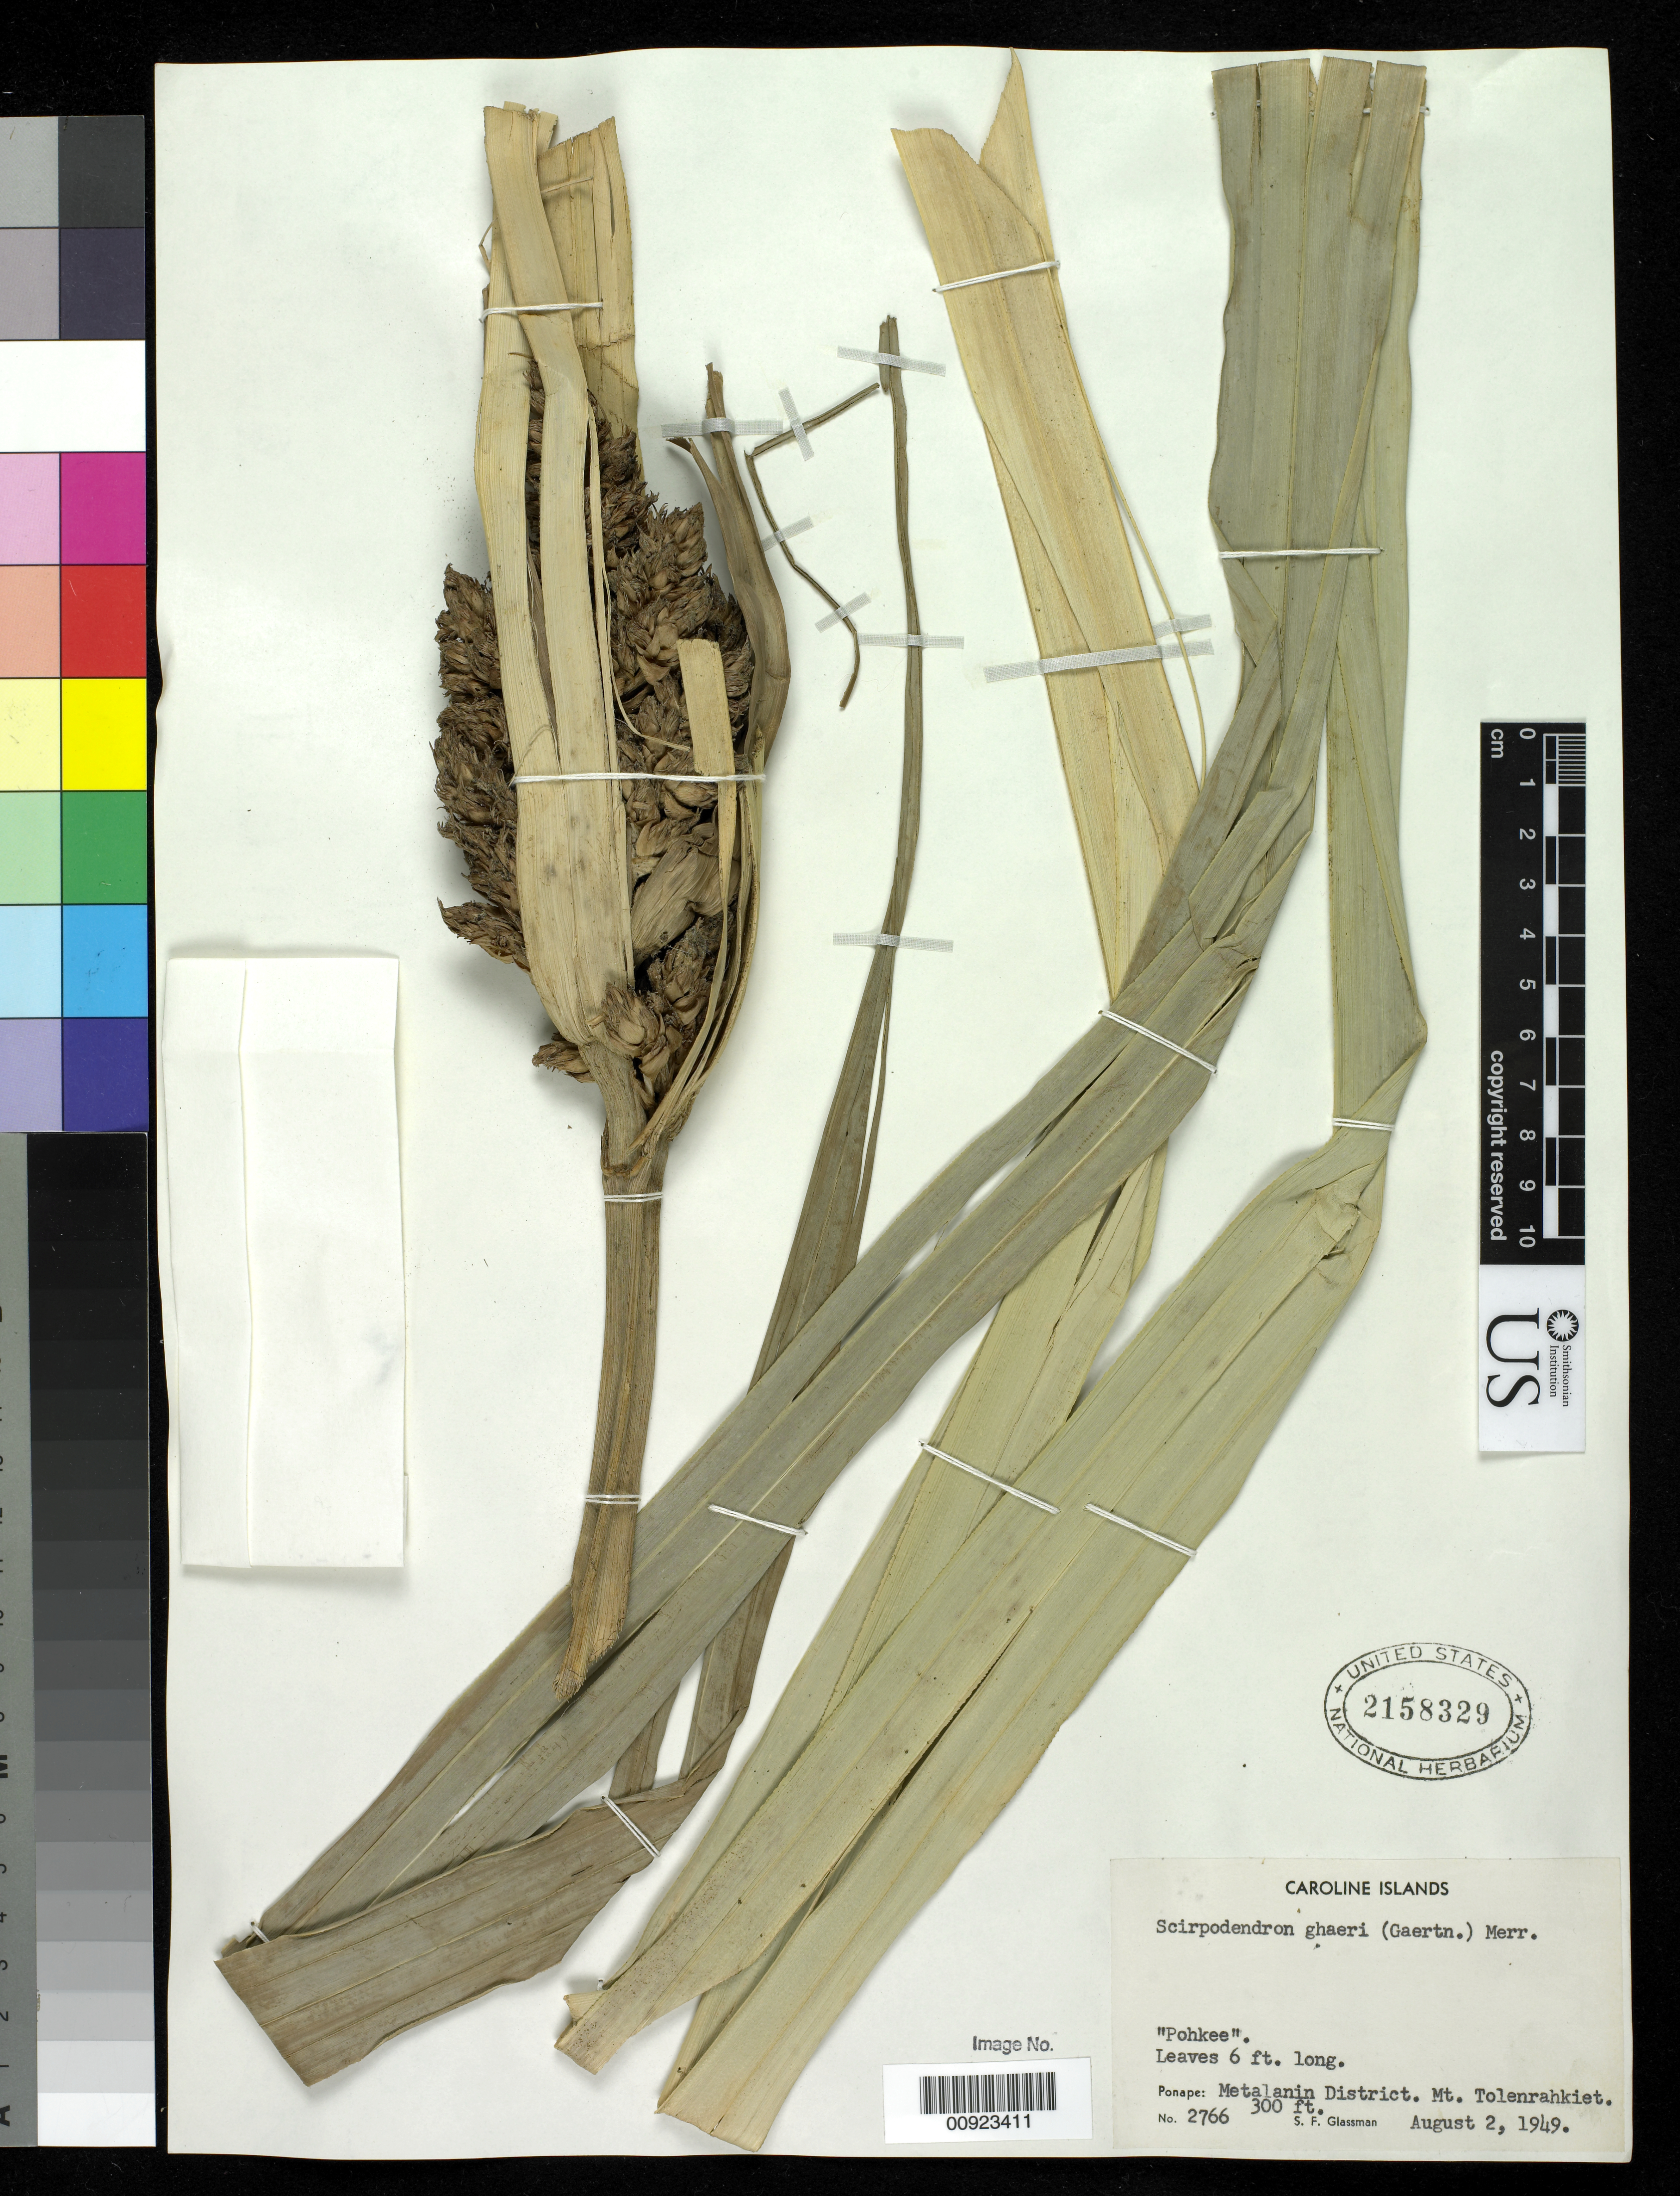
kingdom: Plantae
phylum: Tracheophyta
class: Liliopsida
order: Poales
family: Cyperaceae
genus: Scirpodendron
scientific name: Scirpodendron ghaeri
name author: (Gaertn.) Merr.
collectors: S. F. Glassman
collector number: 2766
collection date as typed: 20 Aug 1949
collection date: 1949-08-20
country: Micronesia, Federated States of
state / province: Pohnpei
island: Pohnpei [Ponape]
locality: Metalanin Dist., Mt. Tolenrahkiet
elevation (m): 91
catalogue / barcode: US 2158329